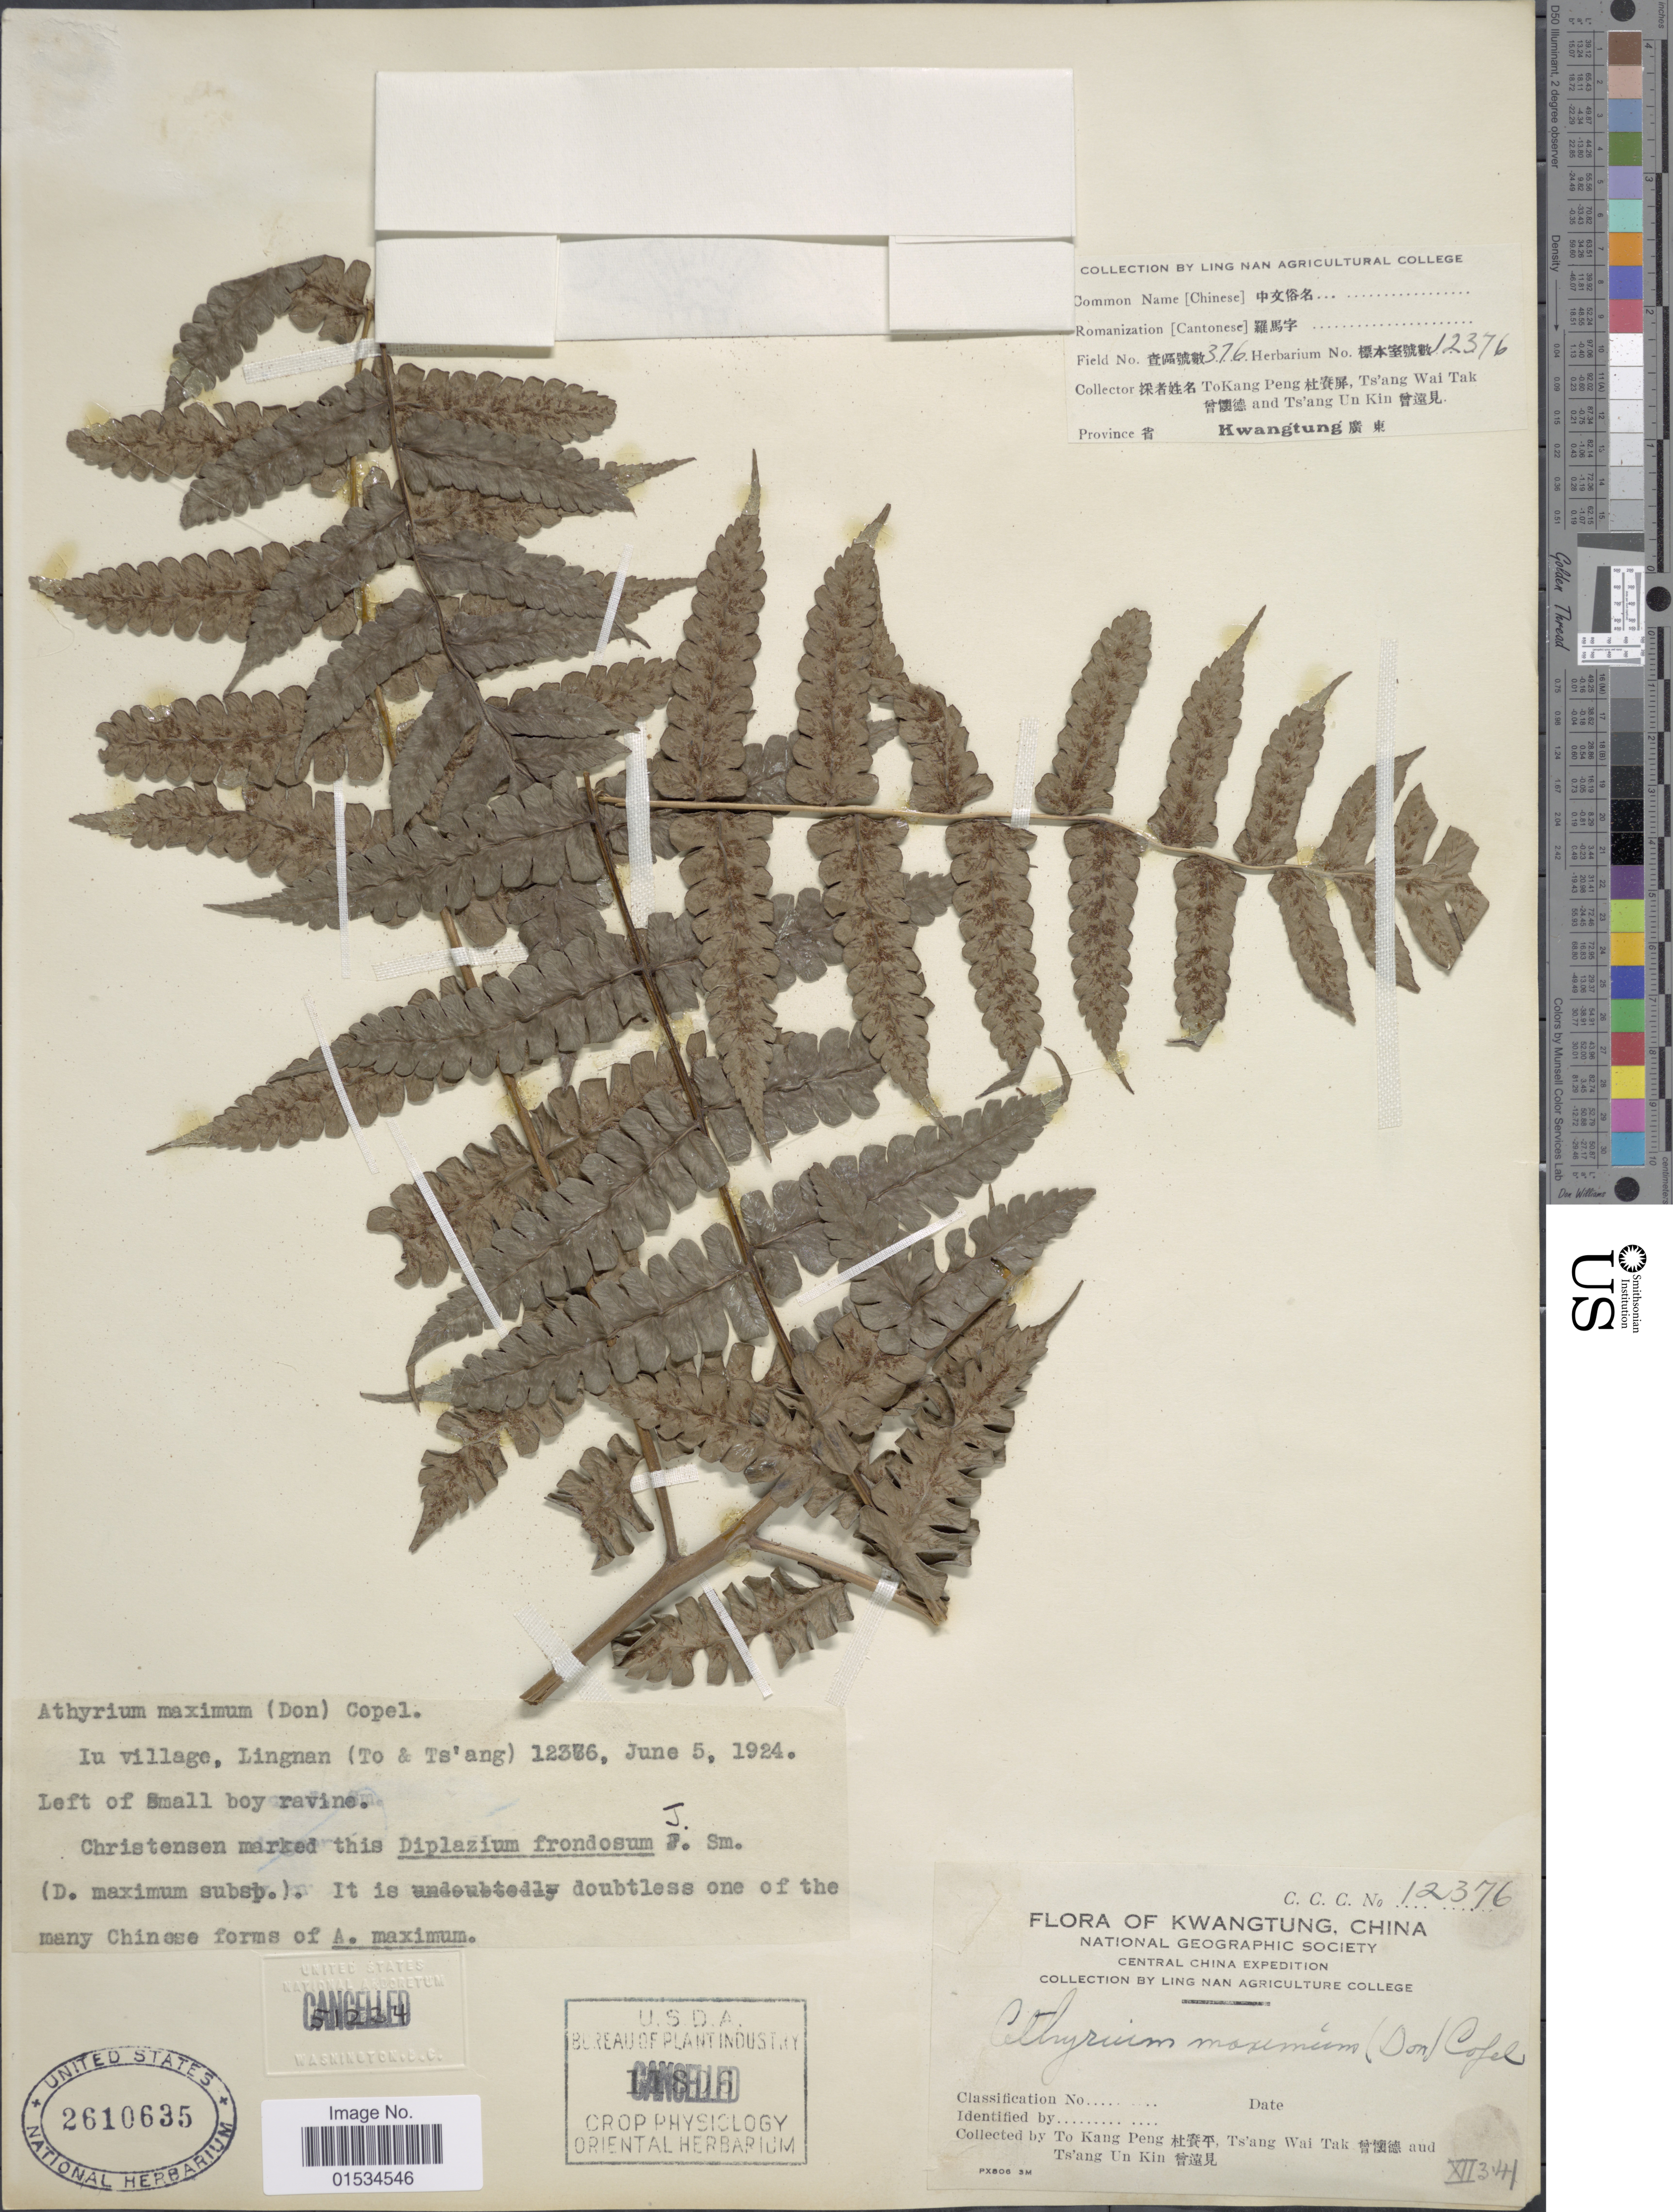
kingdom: Plantae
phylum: Tracheophyta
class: Polypodiopsida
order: Polypodiales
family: Athyriaceae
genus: Diplazium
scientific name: Diplazium sp.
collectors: T. K. Peng, W. T. Tsang & U. K. Tsang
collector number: C.C.C. 12376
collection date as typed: Transcribed d/m/y: 3/12/41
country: China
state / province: Guangdong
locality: Kwangtung, in village, Lingman (To & Tsang)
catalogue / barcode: US 2610635